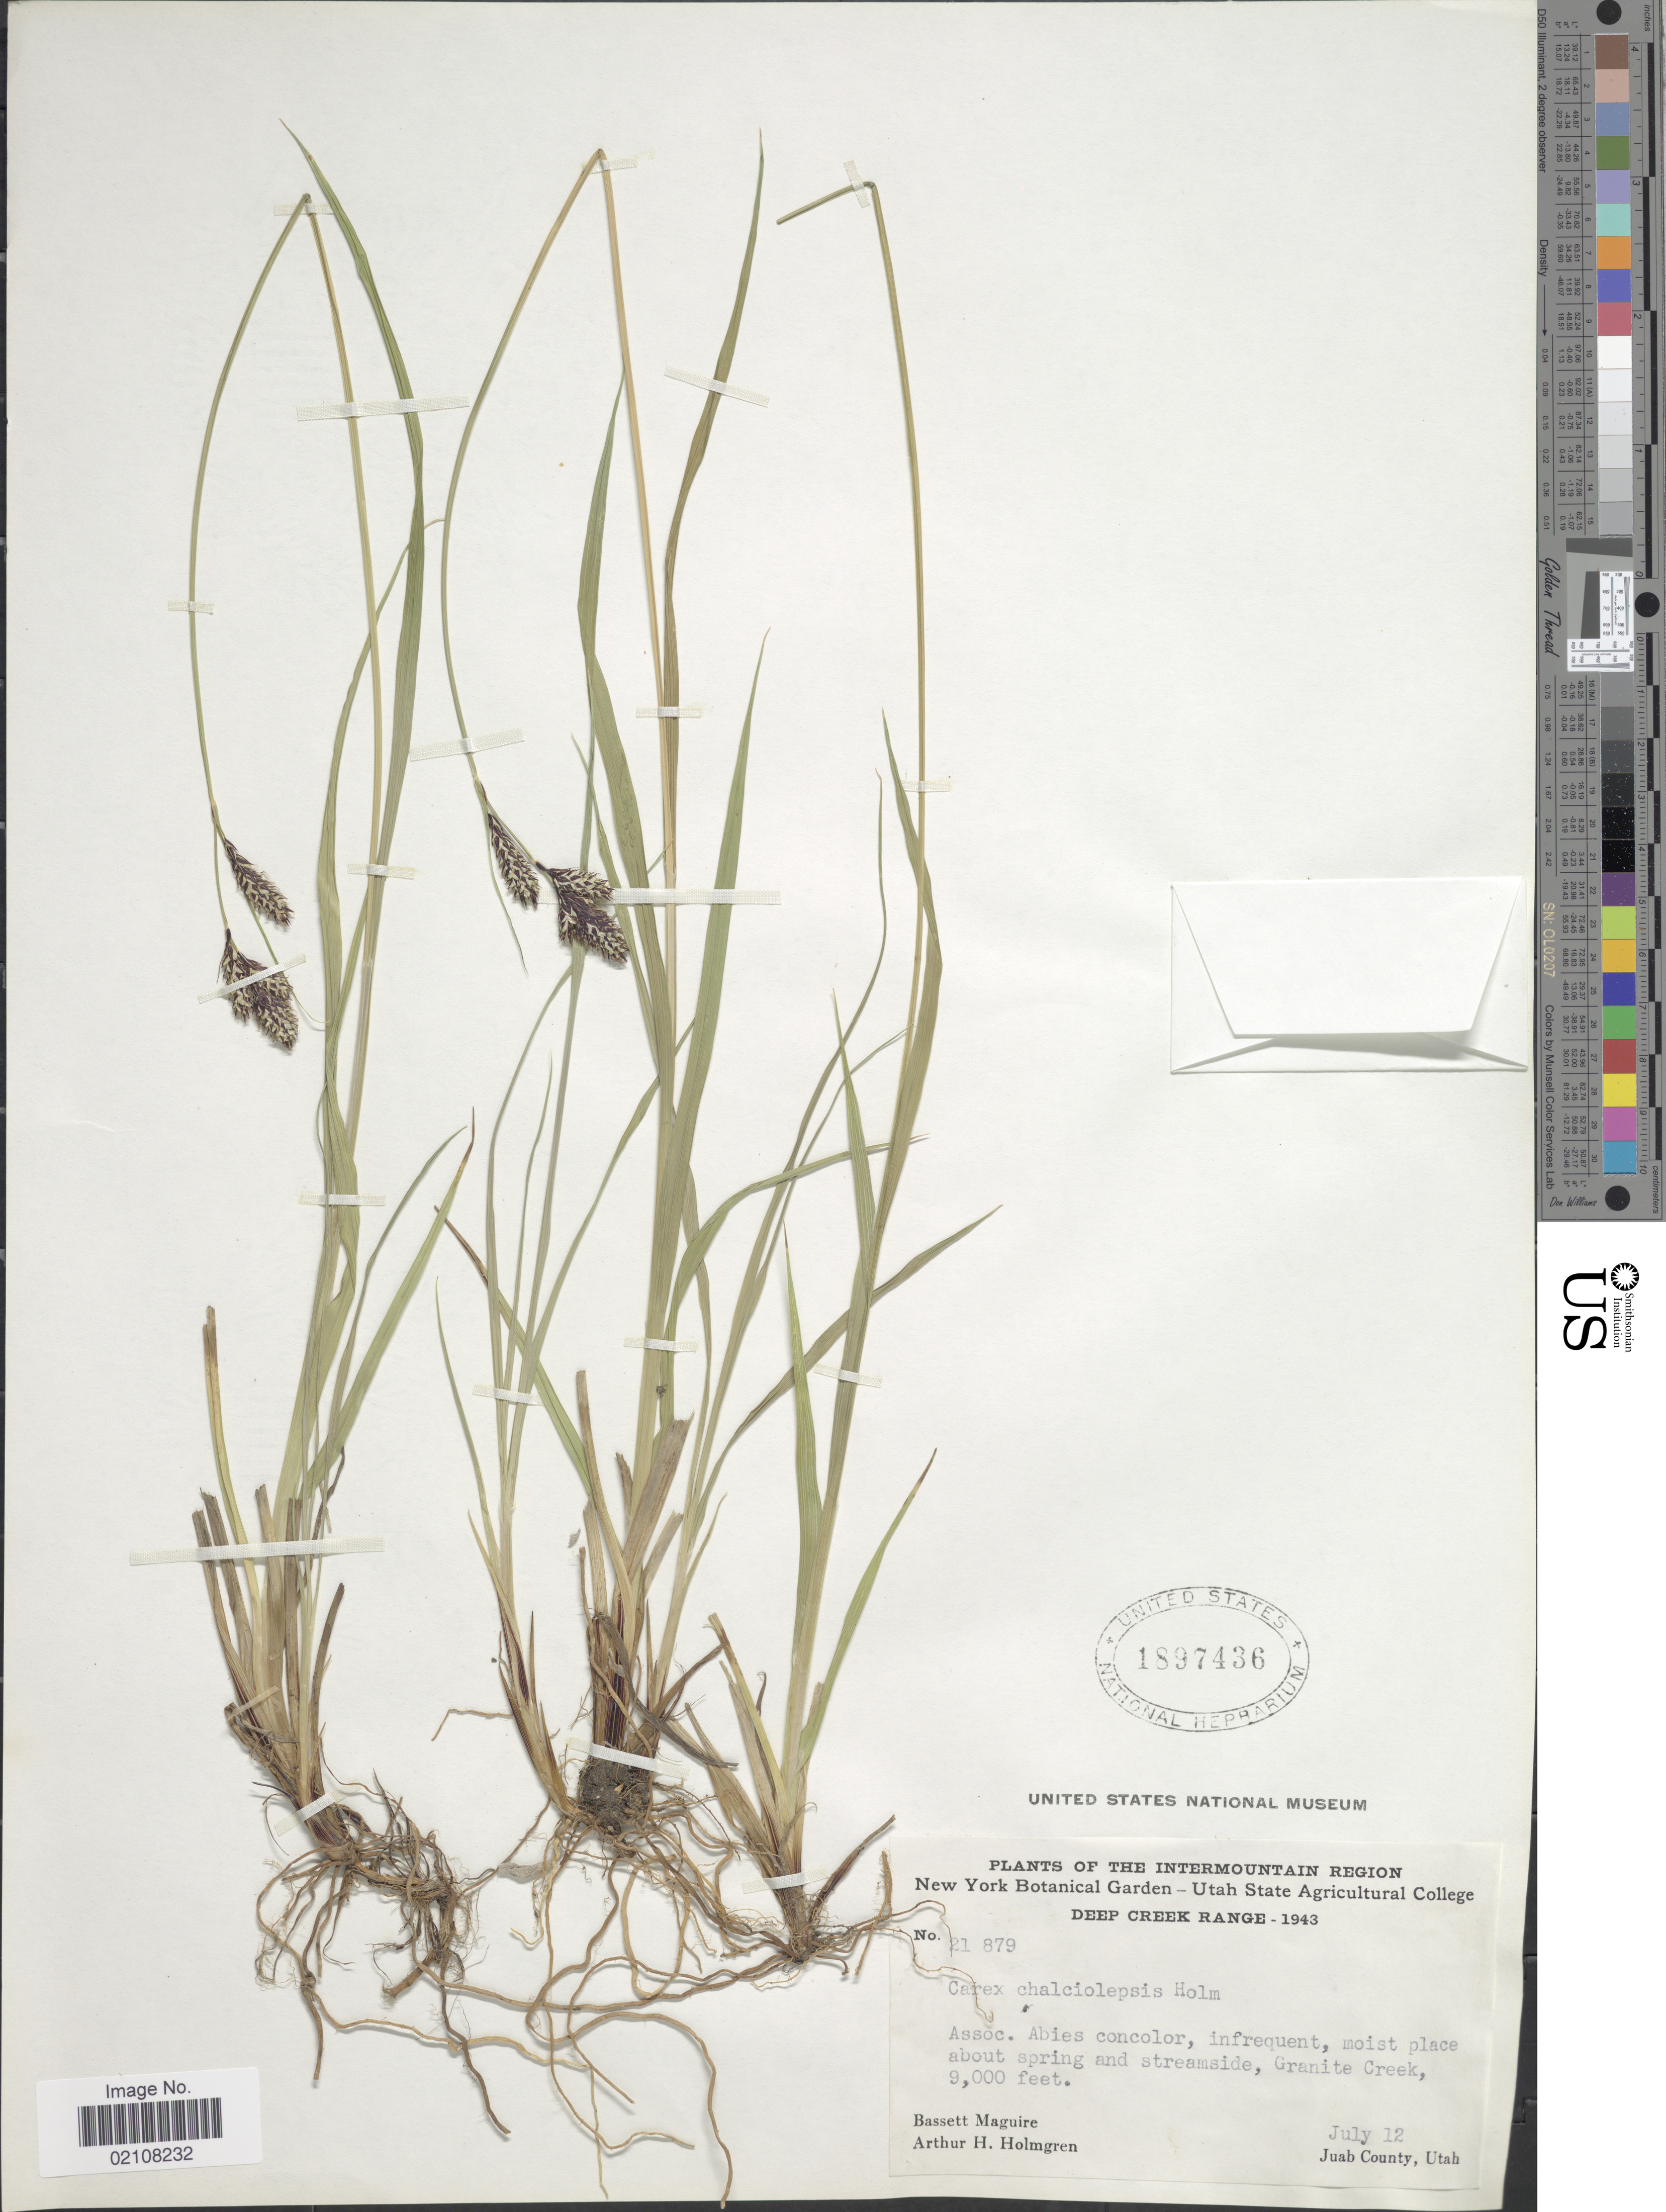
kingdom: Plantae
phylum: Tracheophyta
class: Liliopsida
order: Poales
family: Cyperaceae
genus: Carex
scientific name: Carex chalciolepis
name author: Holm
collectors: B. Maguire & A. H. Holmgren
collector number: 21879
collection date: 1943-07-12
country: United States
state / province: Utah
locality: The Intermoutain Region, Deep Creek Range, about spring and streamside, Granite Creek, Juab County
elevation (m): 2743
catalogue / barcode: US 1897436